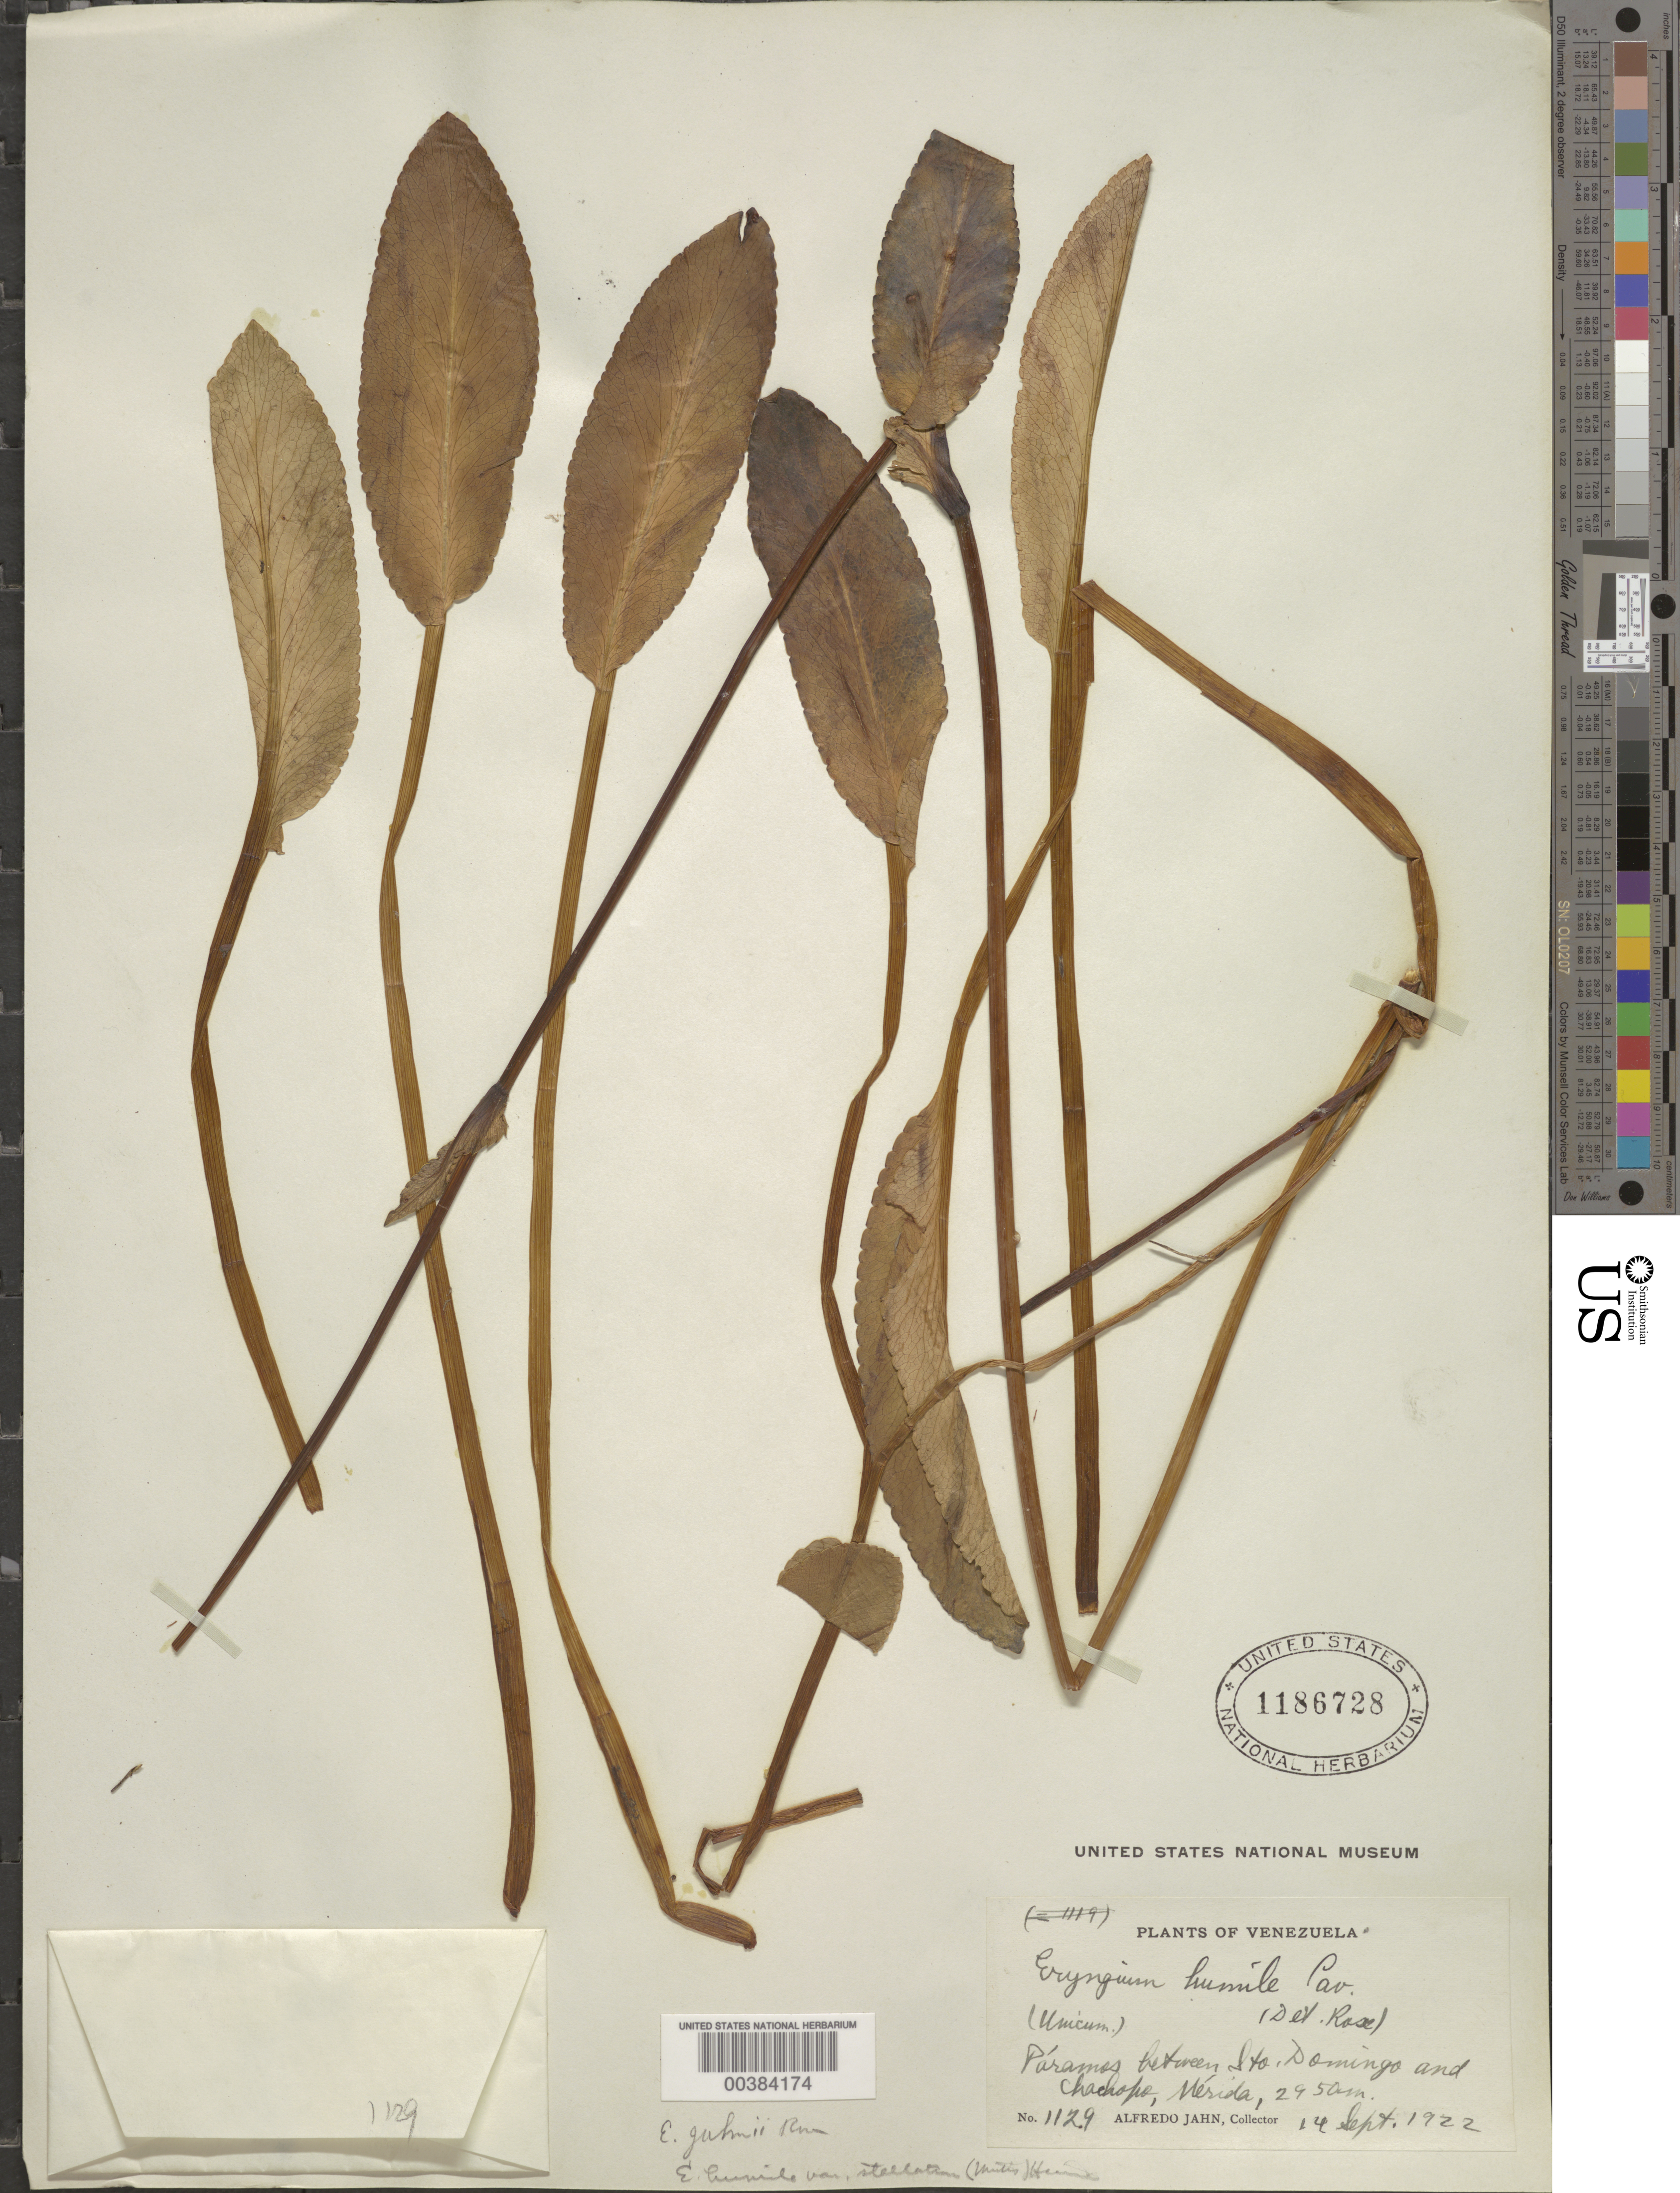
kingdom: Plantae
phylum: Tracheophyta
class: Magnoliopsida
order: Apiales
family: Apiaceae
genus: Eryngium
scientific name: Eryngium bourgatii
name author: Gouan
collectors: A. Jahn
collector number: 1129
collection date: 1922-09-14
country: Venezuela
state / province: Mérida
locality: Páramos between Sto. Domingo and Chachope.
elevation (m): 2950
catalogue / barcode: US 1186728